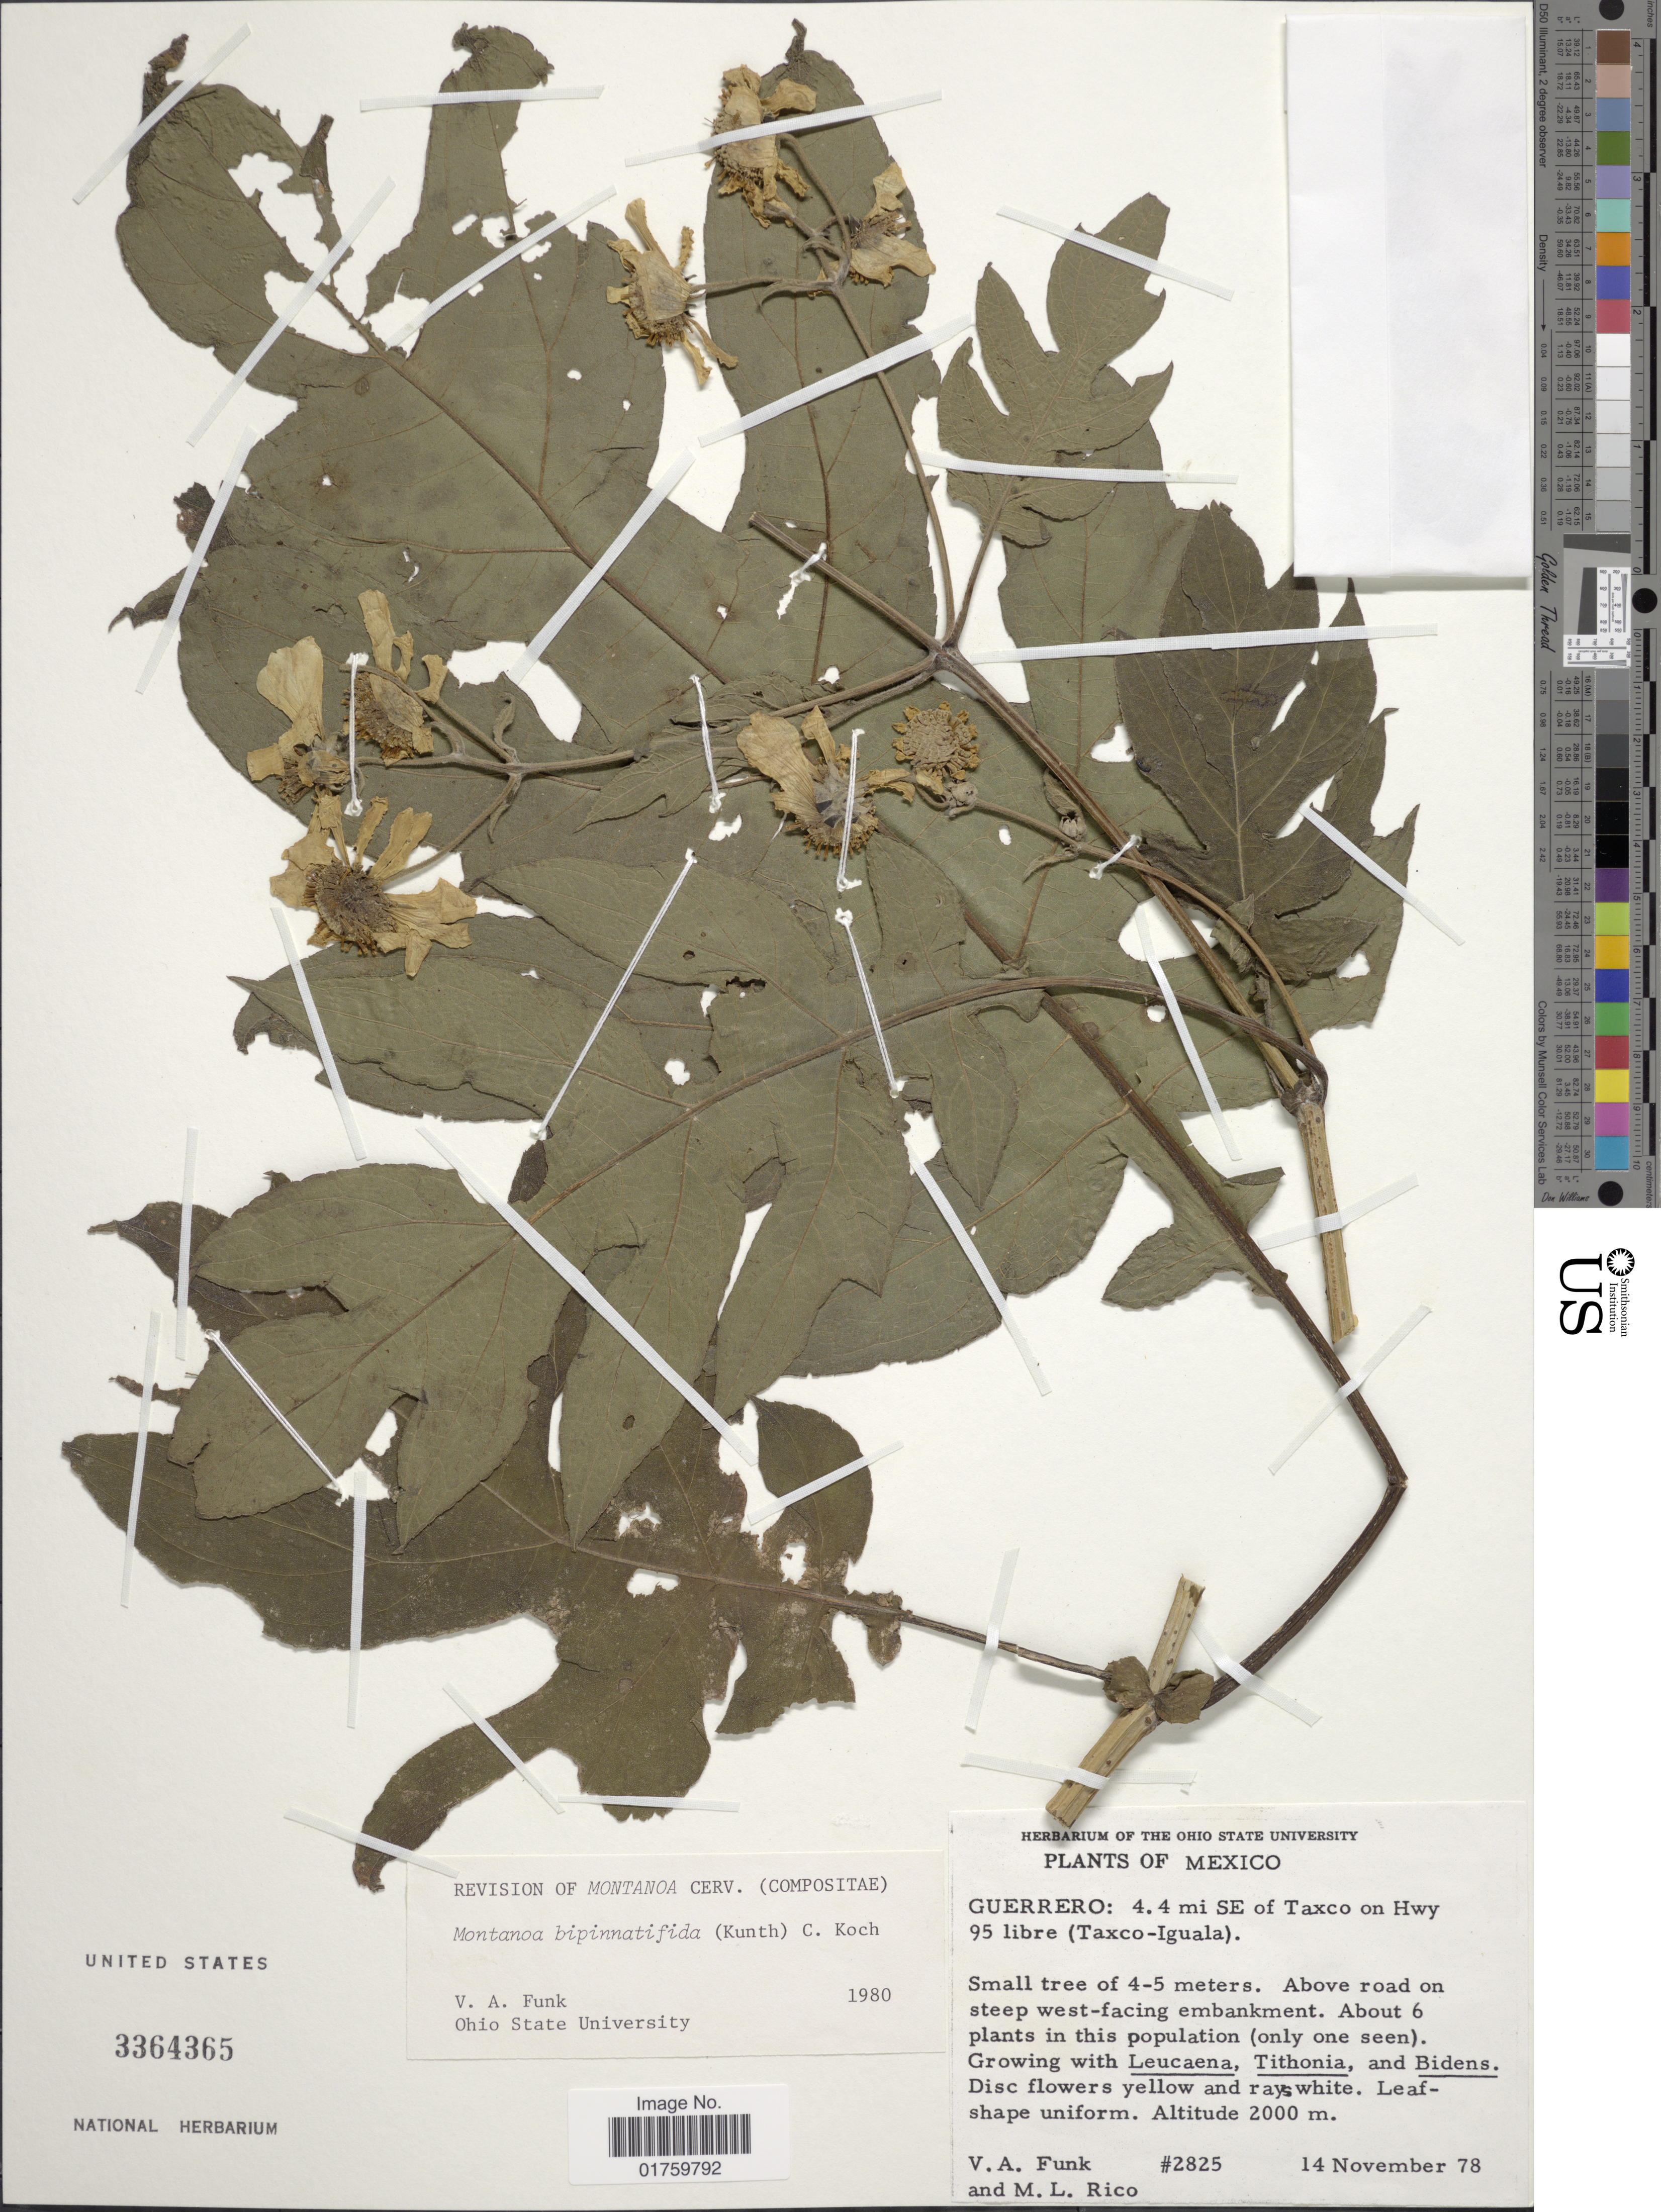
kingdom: Plantae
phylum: Tracheophyta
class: Magnoliopsida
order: Asterales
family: Asteraceae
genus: Montanoa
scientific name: Montanoa bipinnatifida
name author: (Kunth) C. Koch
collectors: V. Funk & M. Rico Arce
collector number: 2825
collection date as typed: Transcribed d/m/y: 14/11/78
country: Mexico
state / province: Guerrero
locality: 4.4 mi SE of Taxco on Hwy 95 libre (Taxco-Iguala), above road on steep west-facing embankment.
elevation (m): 2000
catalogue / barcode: US 3364365